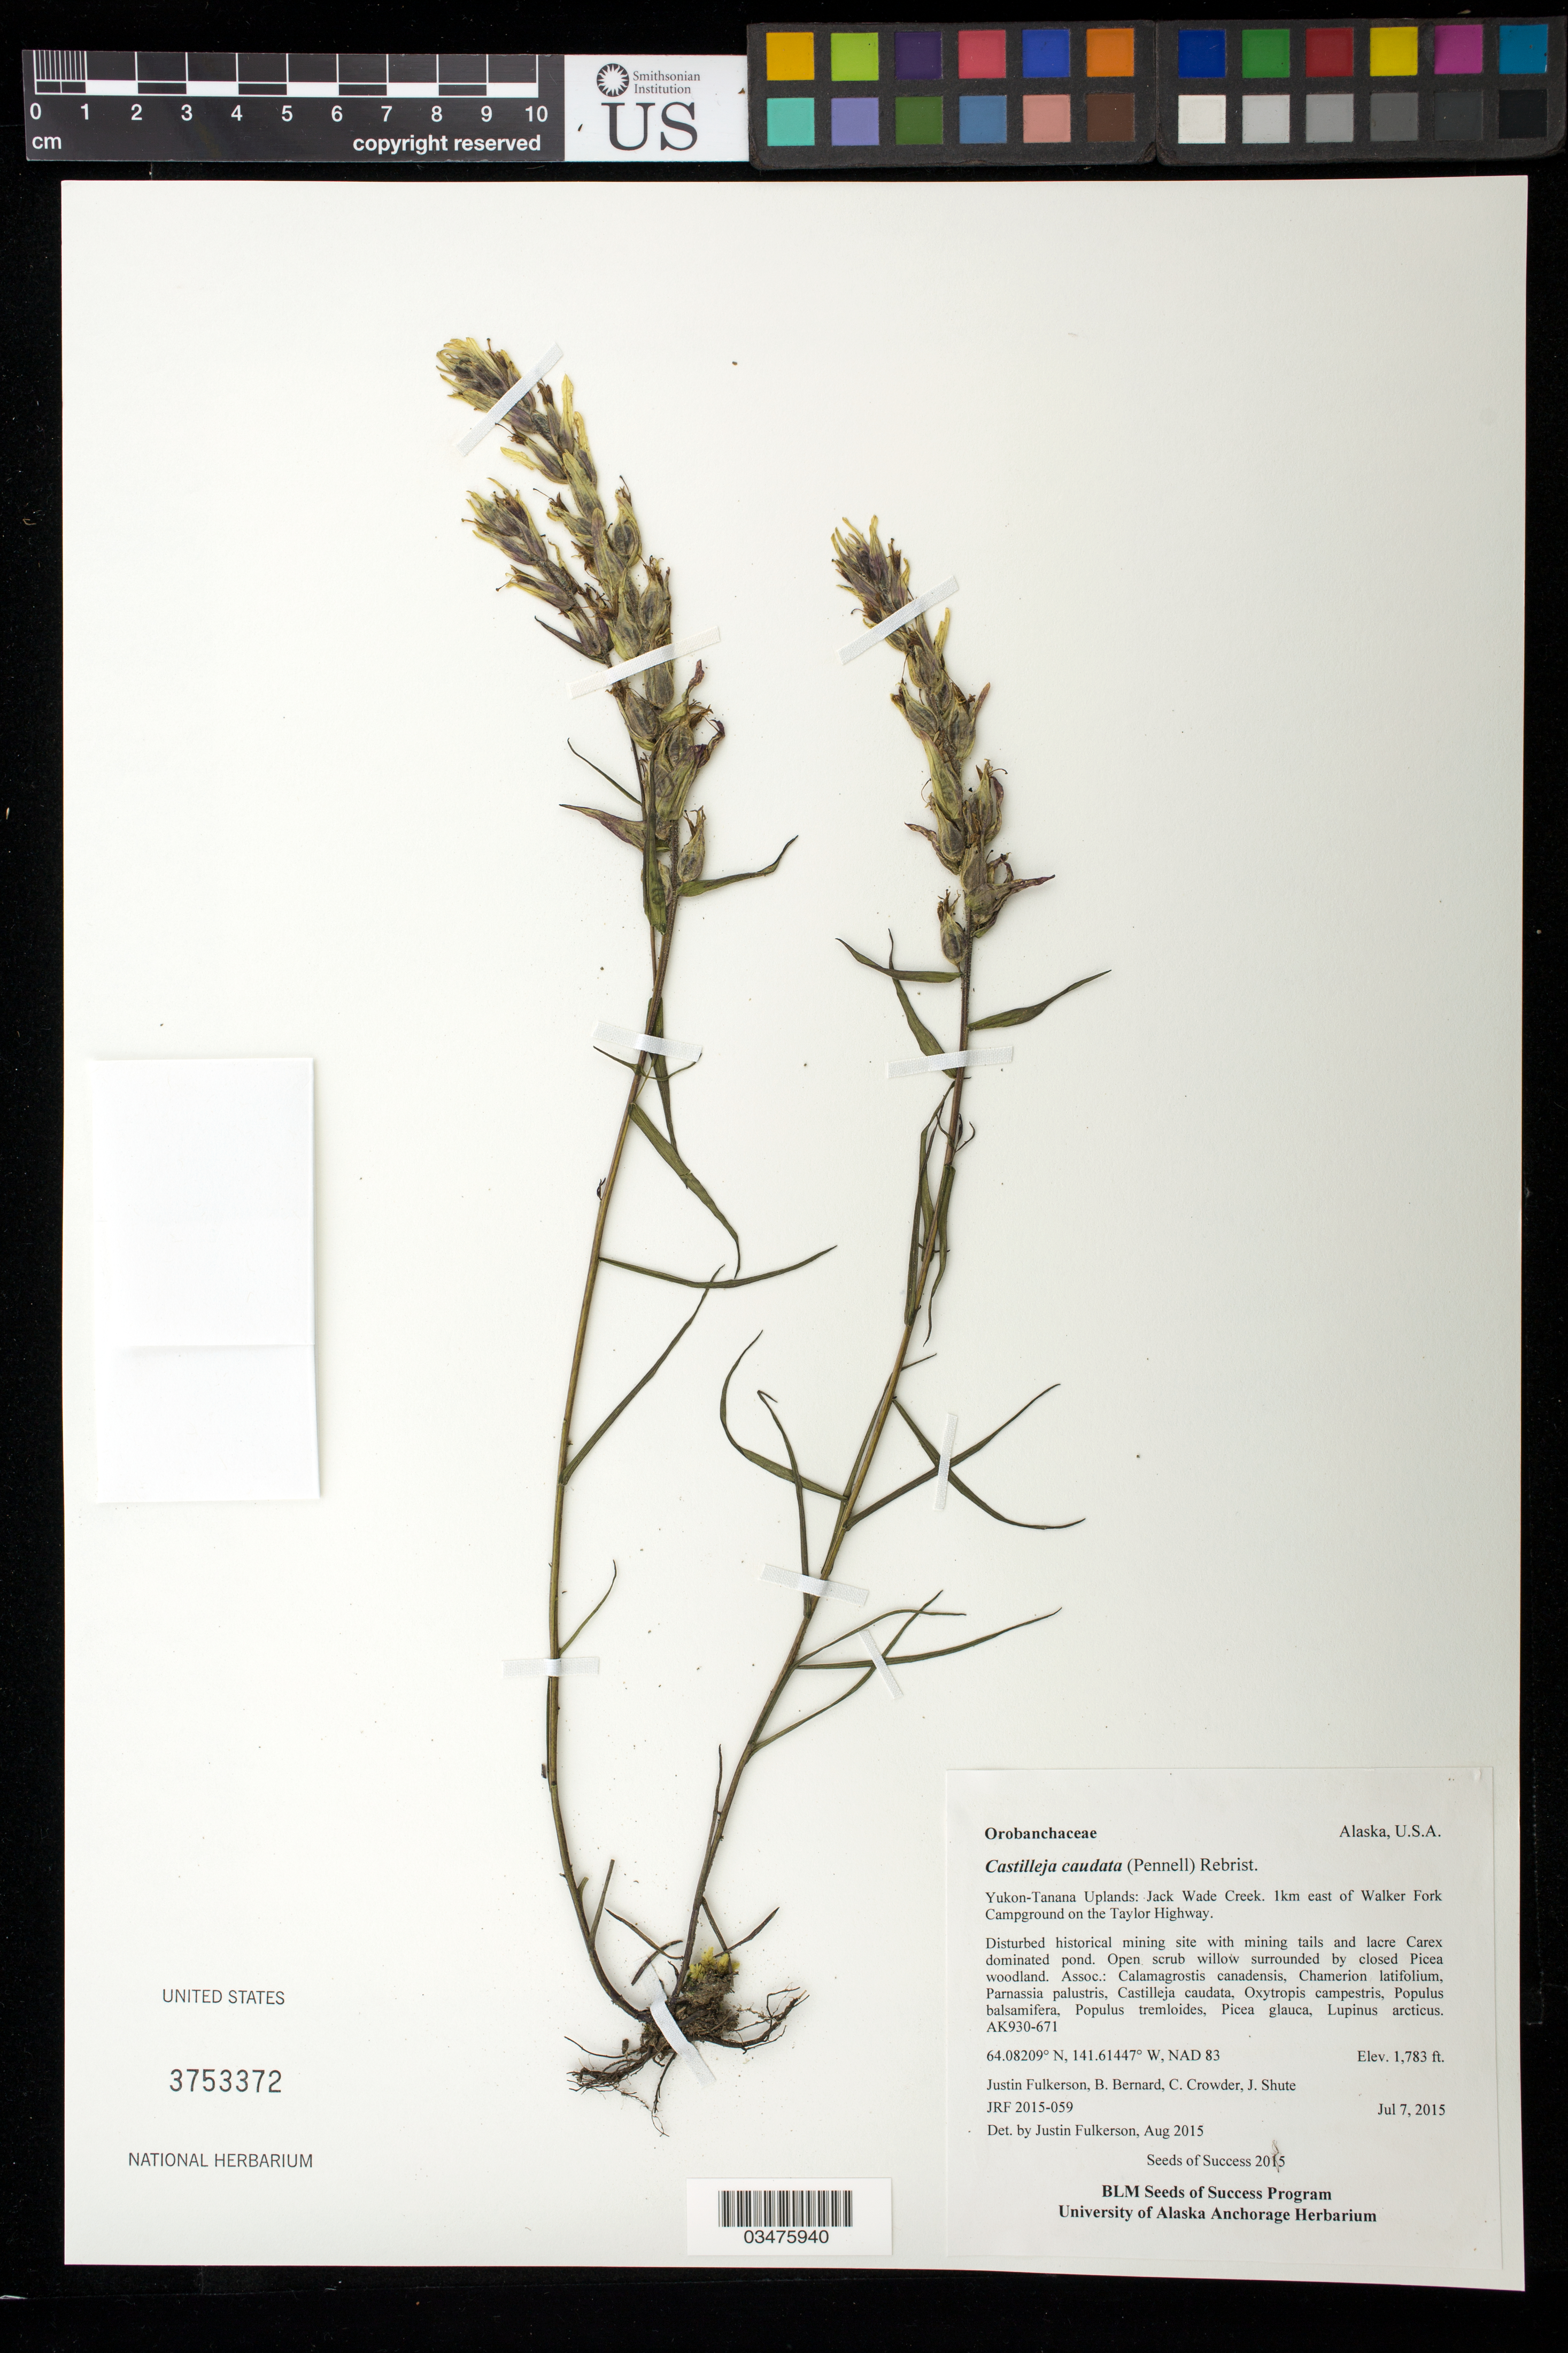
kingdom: Plantae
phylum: Tracheophyta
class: Magnoliopsida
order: Lamiales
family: Orobanchaceae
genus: Castilleja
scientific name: Castilleja caudata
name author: (Pennell) Rebrist.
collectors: J. Fulkerson, C. Crowder, J. Shute & B. Bernard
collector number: AK930-671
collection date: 2015-07-07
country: United States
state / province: Alaska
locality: Yukon-Tanana Uplands, Jack Wade Creek. 1 km E of Walker Fork Campground on the Taylor Hwy.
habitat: Disturbed historical mining site with mining tails and 1 acre Carex dominated pond. Open shrub willow surrounded by closed Picea woodland.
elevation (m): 543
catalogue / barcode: US 3753372